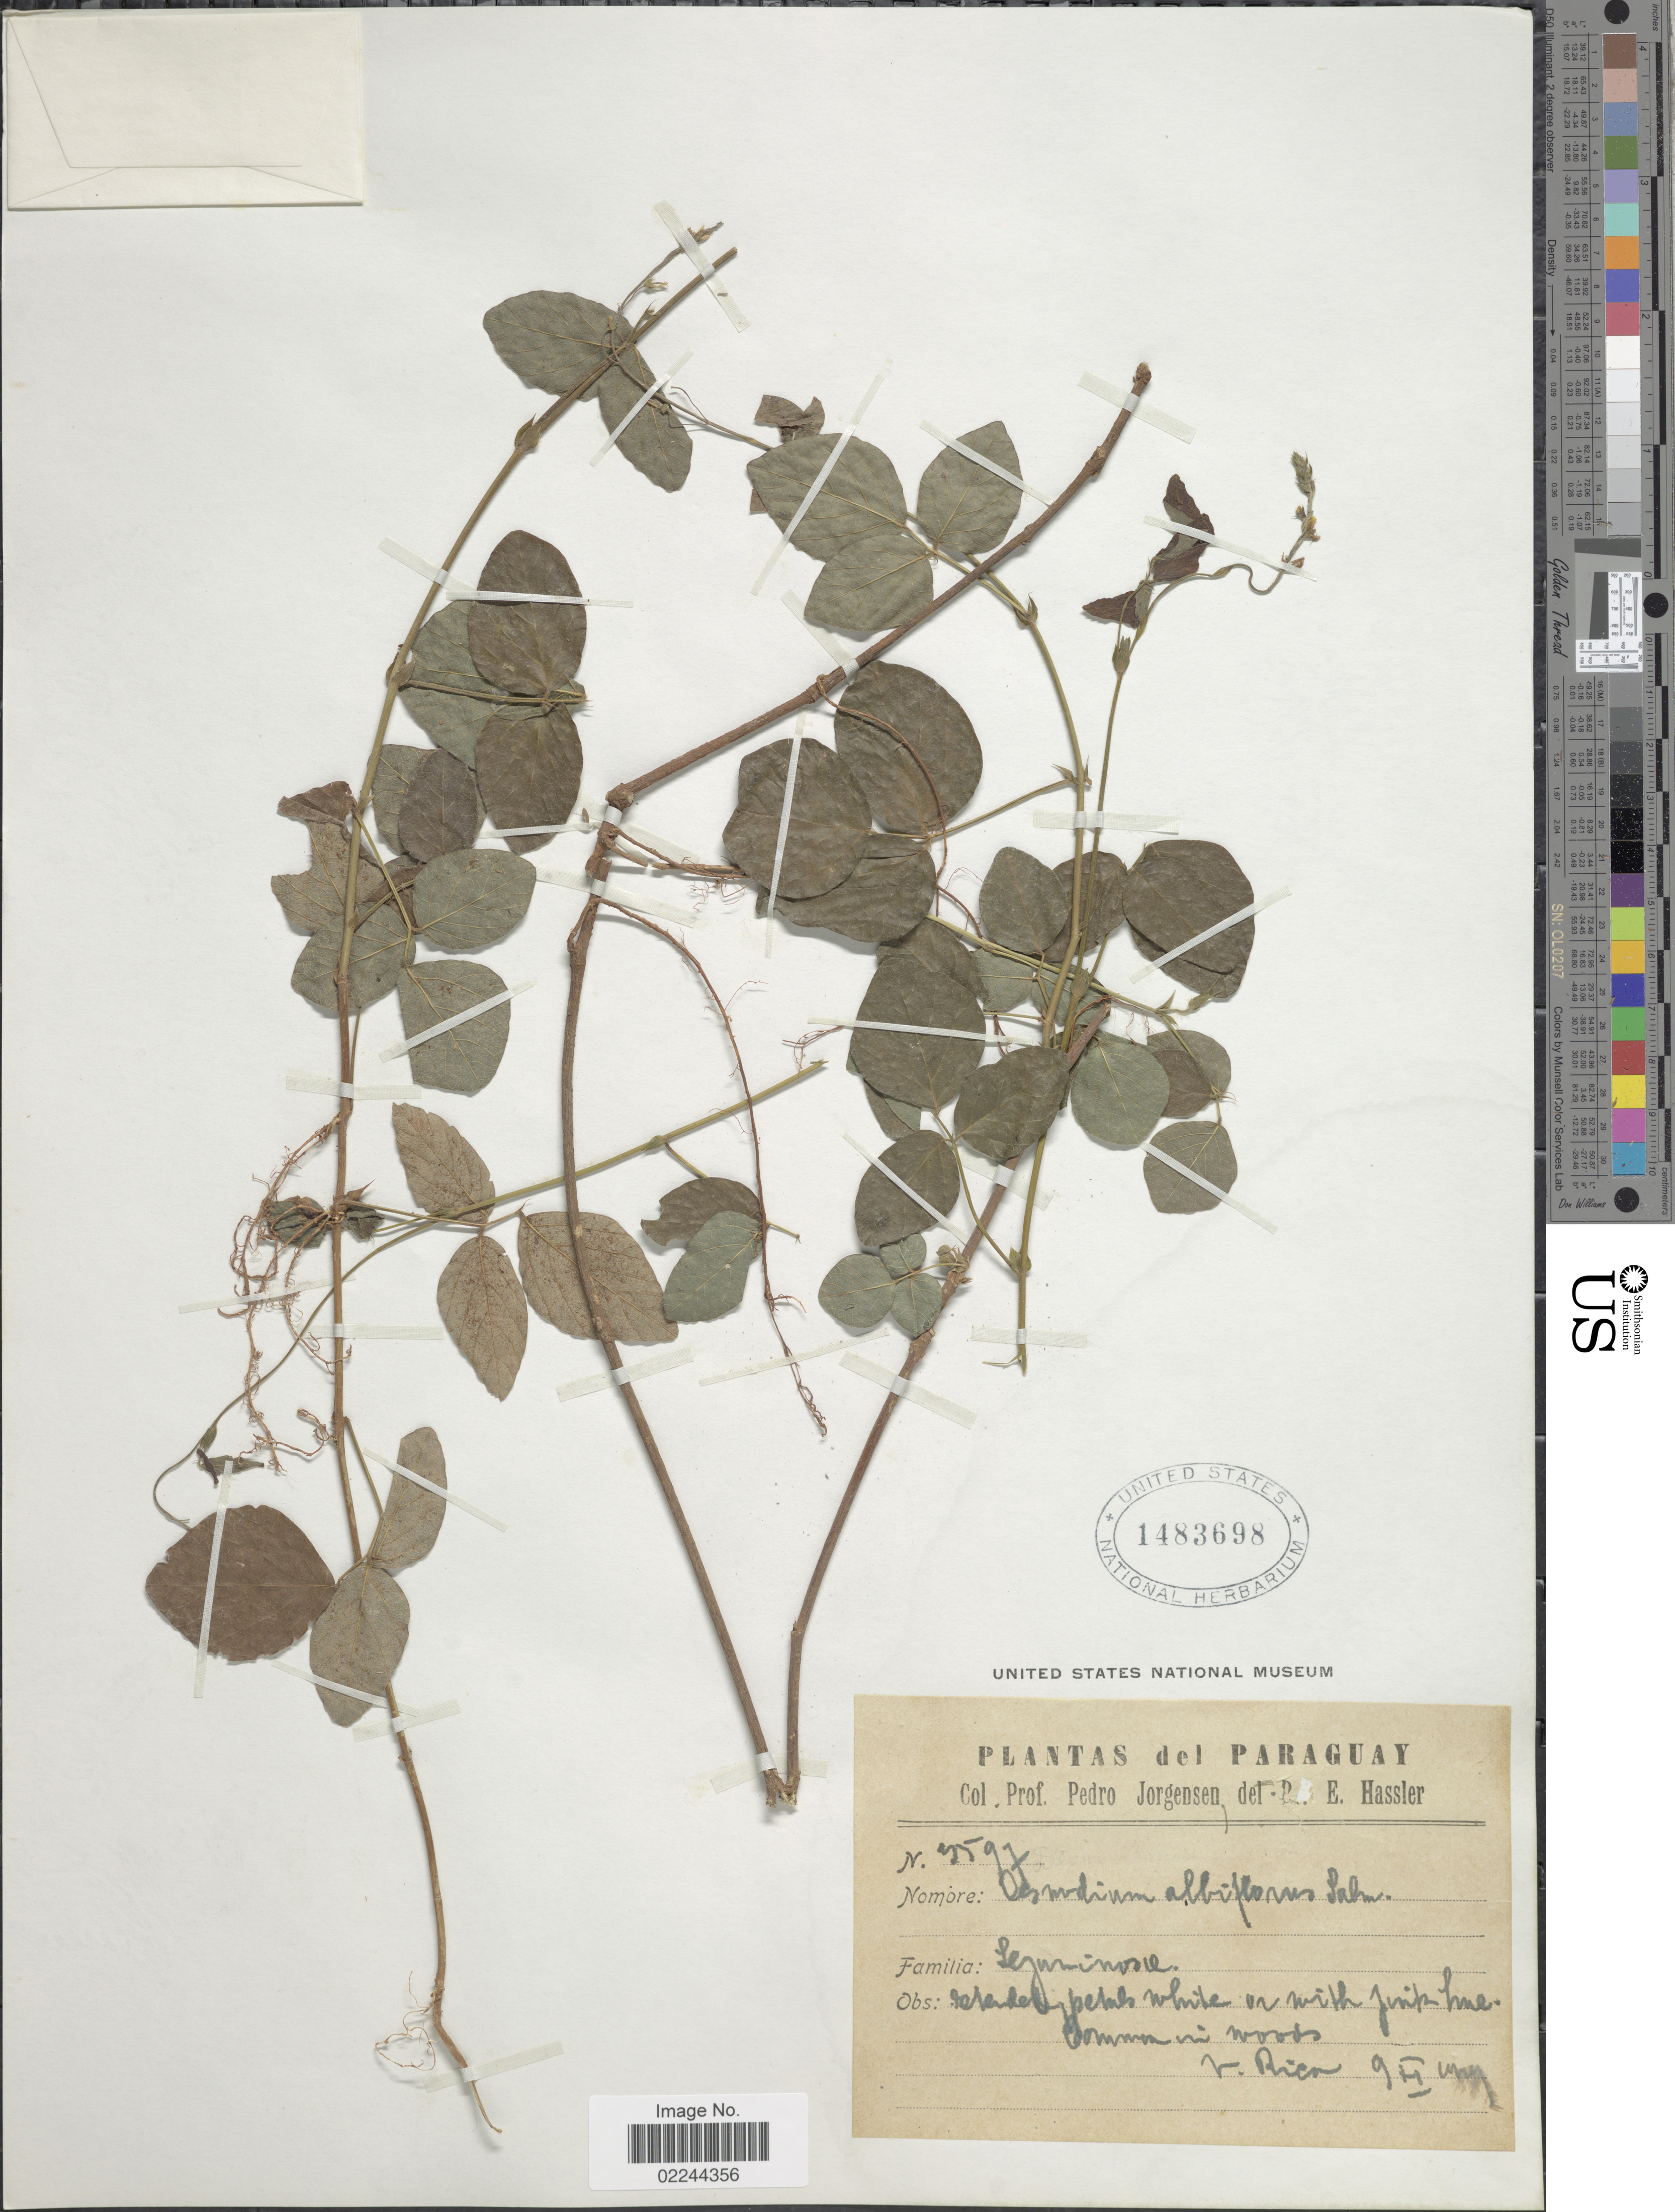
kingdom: Plantae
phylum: Tracheophyta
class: Magnoliopsida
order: Fabales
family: Fabaceae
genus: Desmodium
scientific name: Desmodium affine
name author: Schltdl.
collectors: P. Jörgensen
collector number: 3597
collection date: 1919-11-09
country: Paraguay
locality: V. Rica.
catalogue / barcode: US 1483698